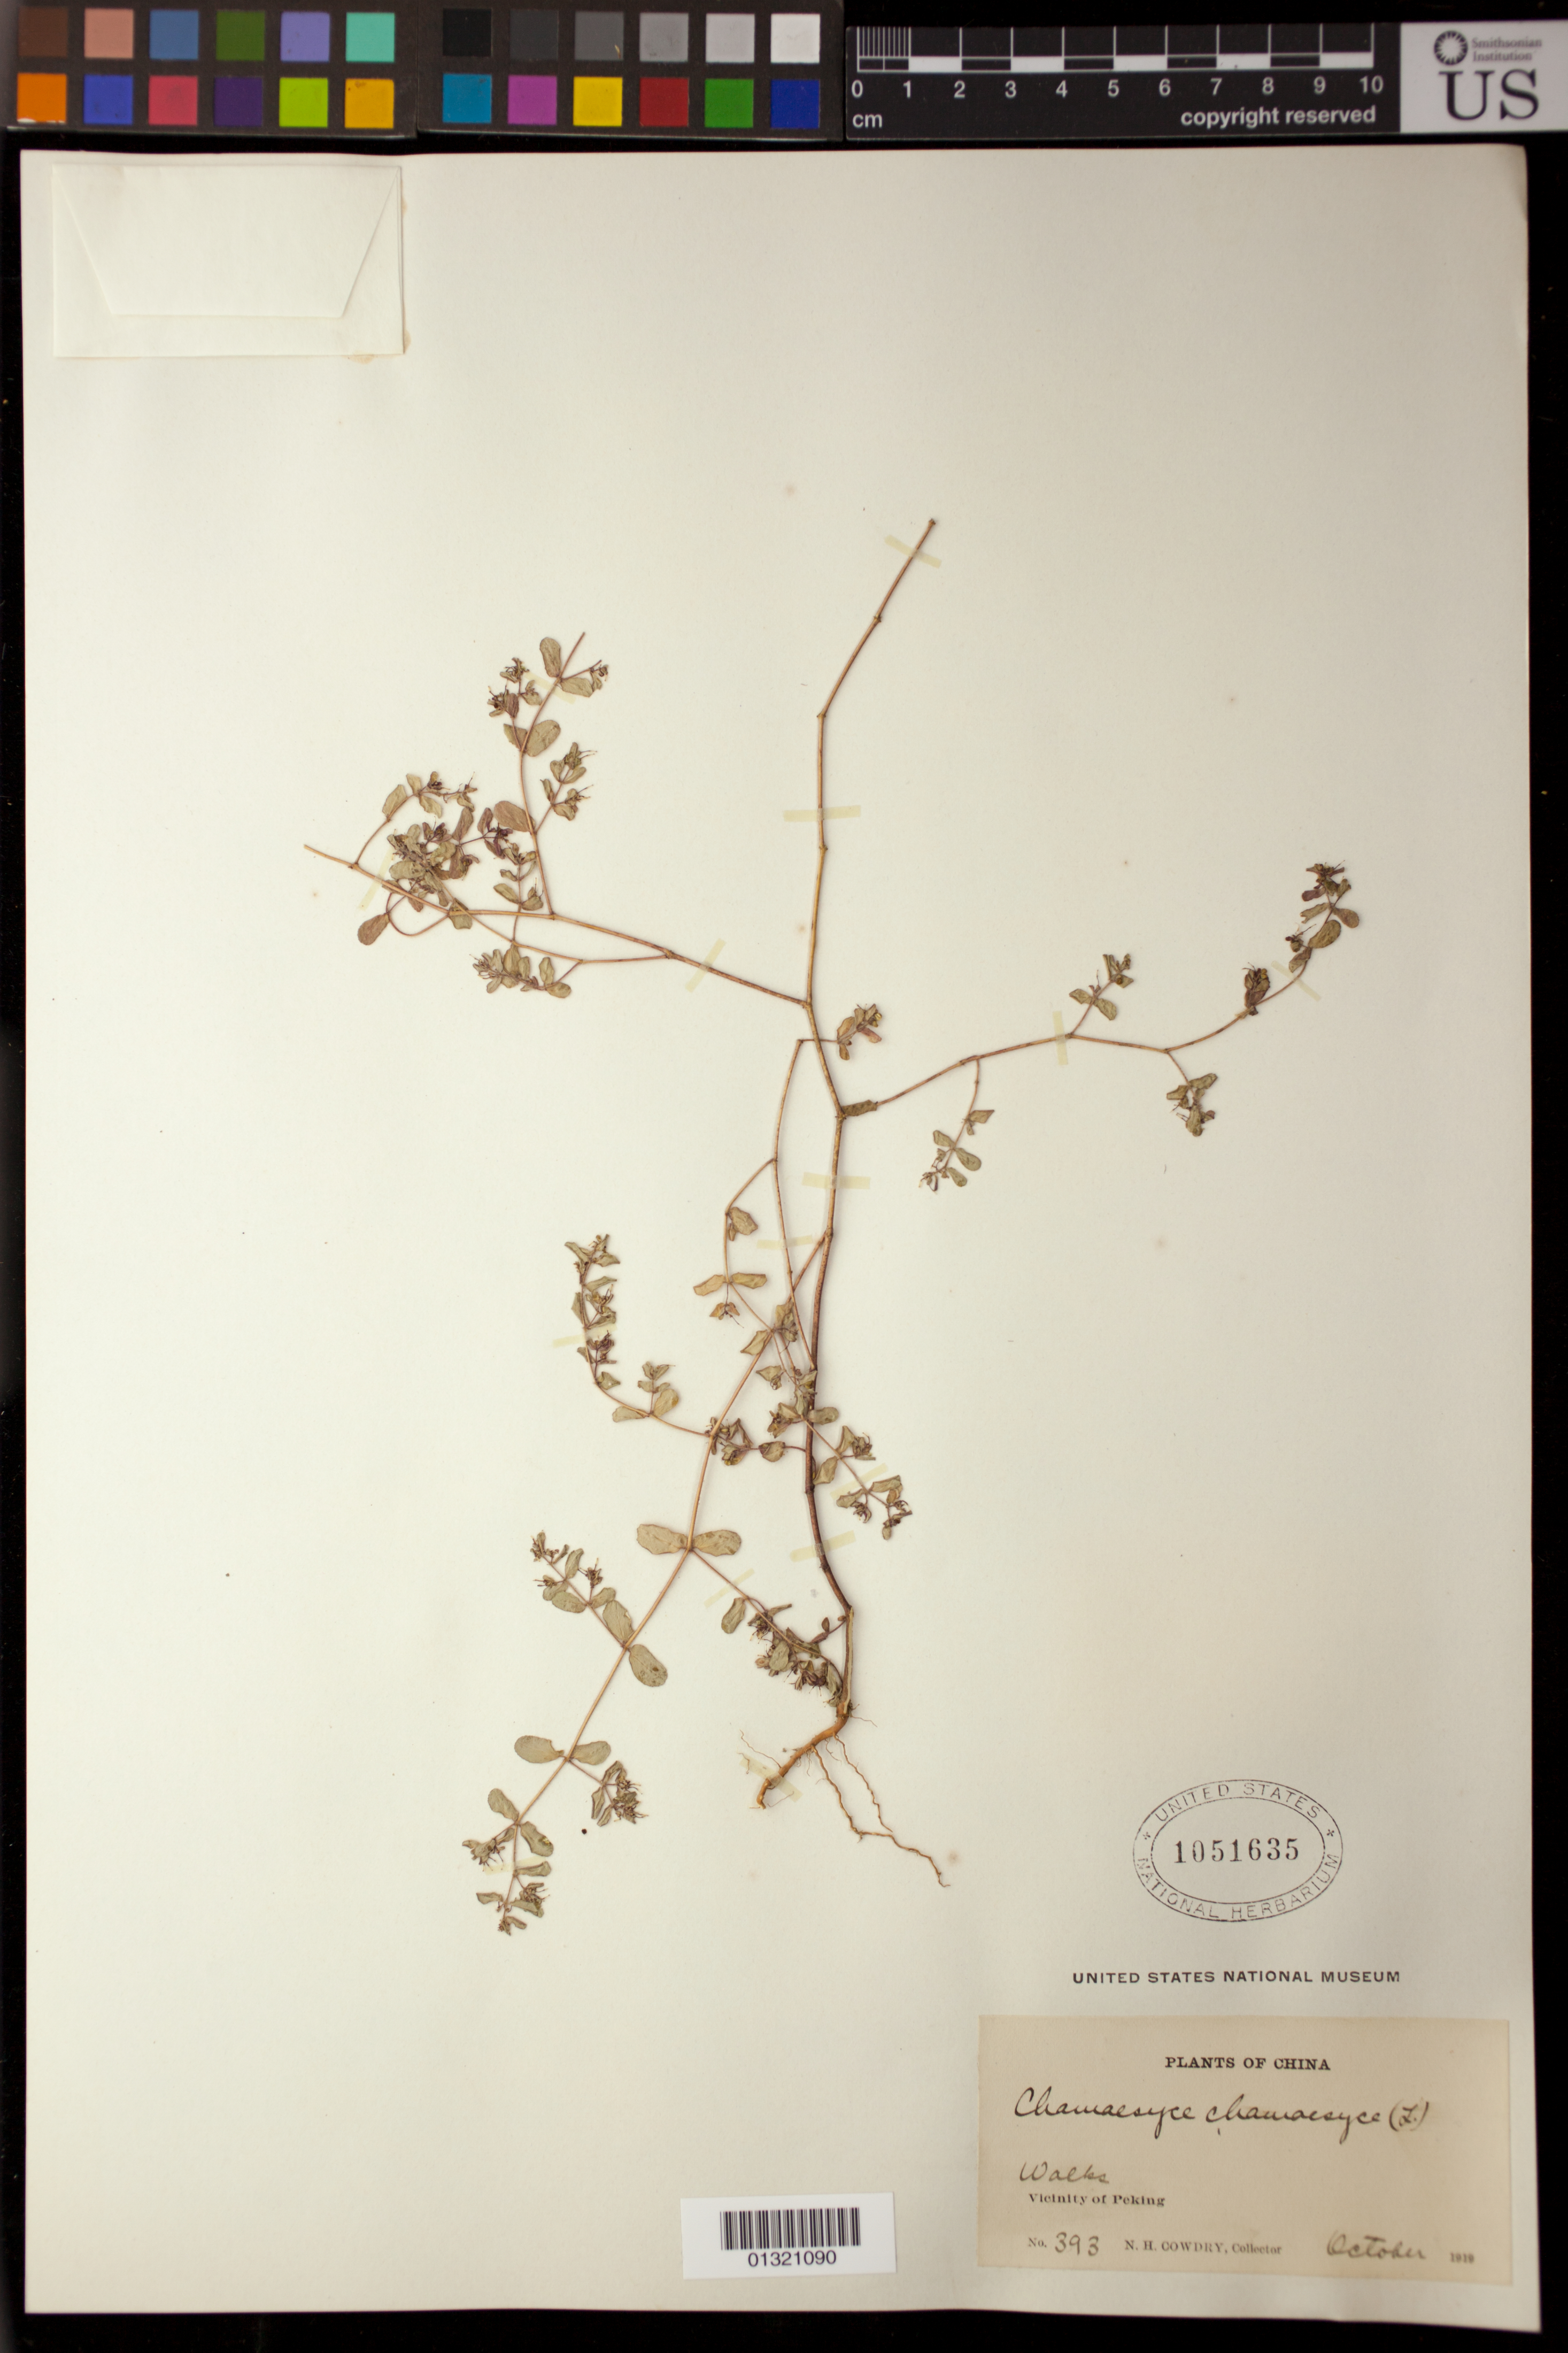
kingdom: Plantae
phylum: Tracheophyta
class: Magnoliopsida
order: Malpighiales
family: Euphorbiaceae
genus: Euphorbia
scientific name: Euphorbia chamaesyce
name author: L.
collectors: N. H. Cowdry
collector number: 393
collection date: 1919-10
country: China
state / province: Beijing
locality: Vicinity of Peking [Beijing]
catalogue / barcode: US 1051635